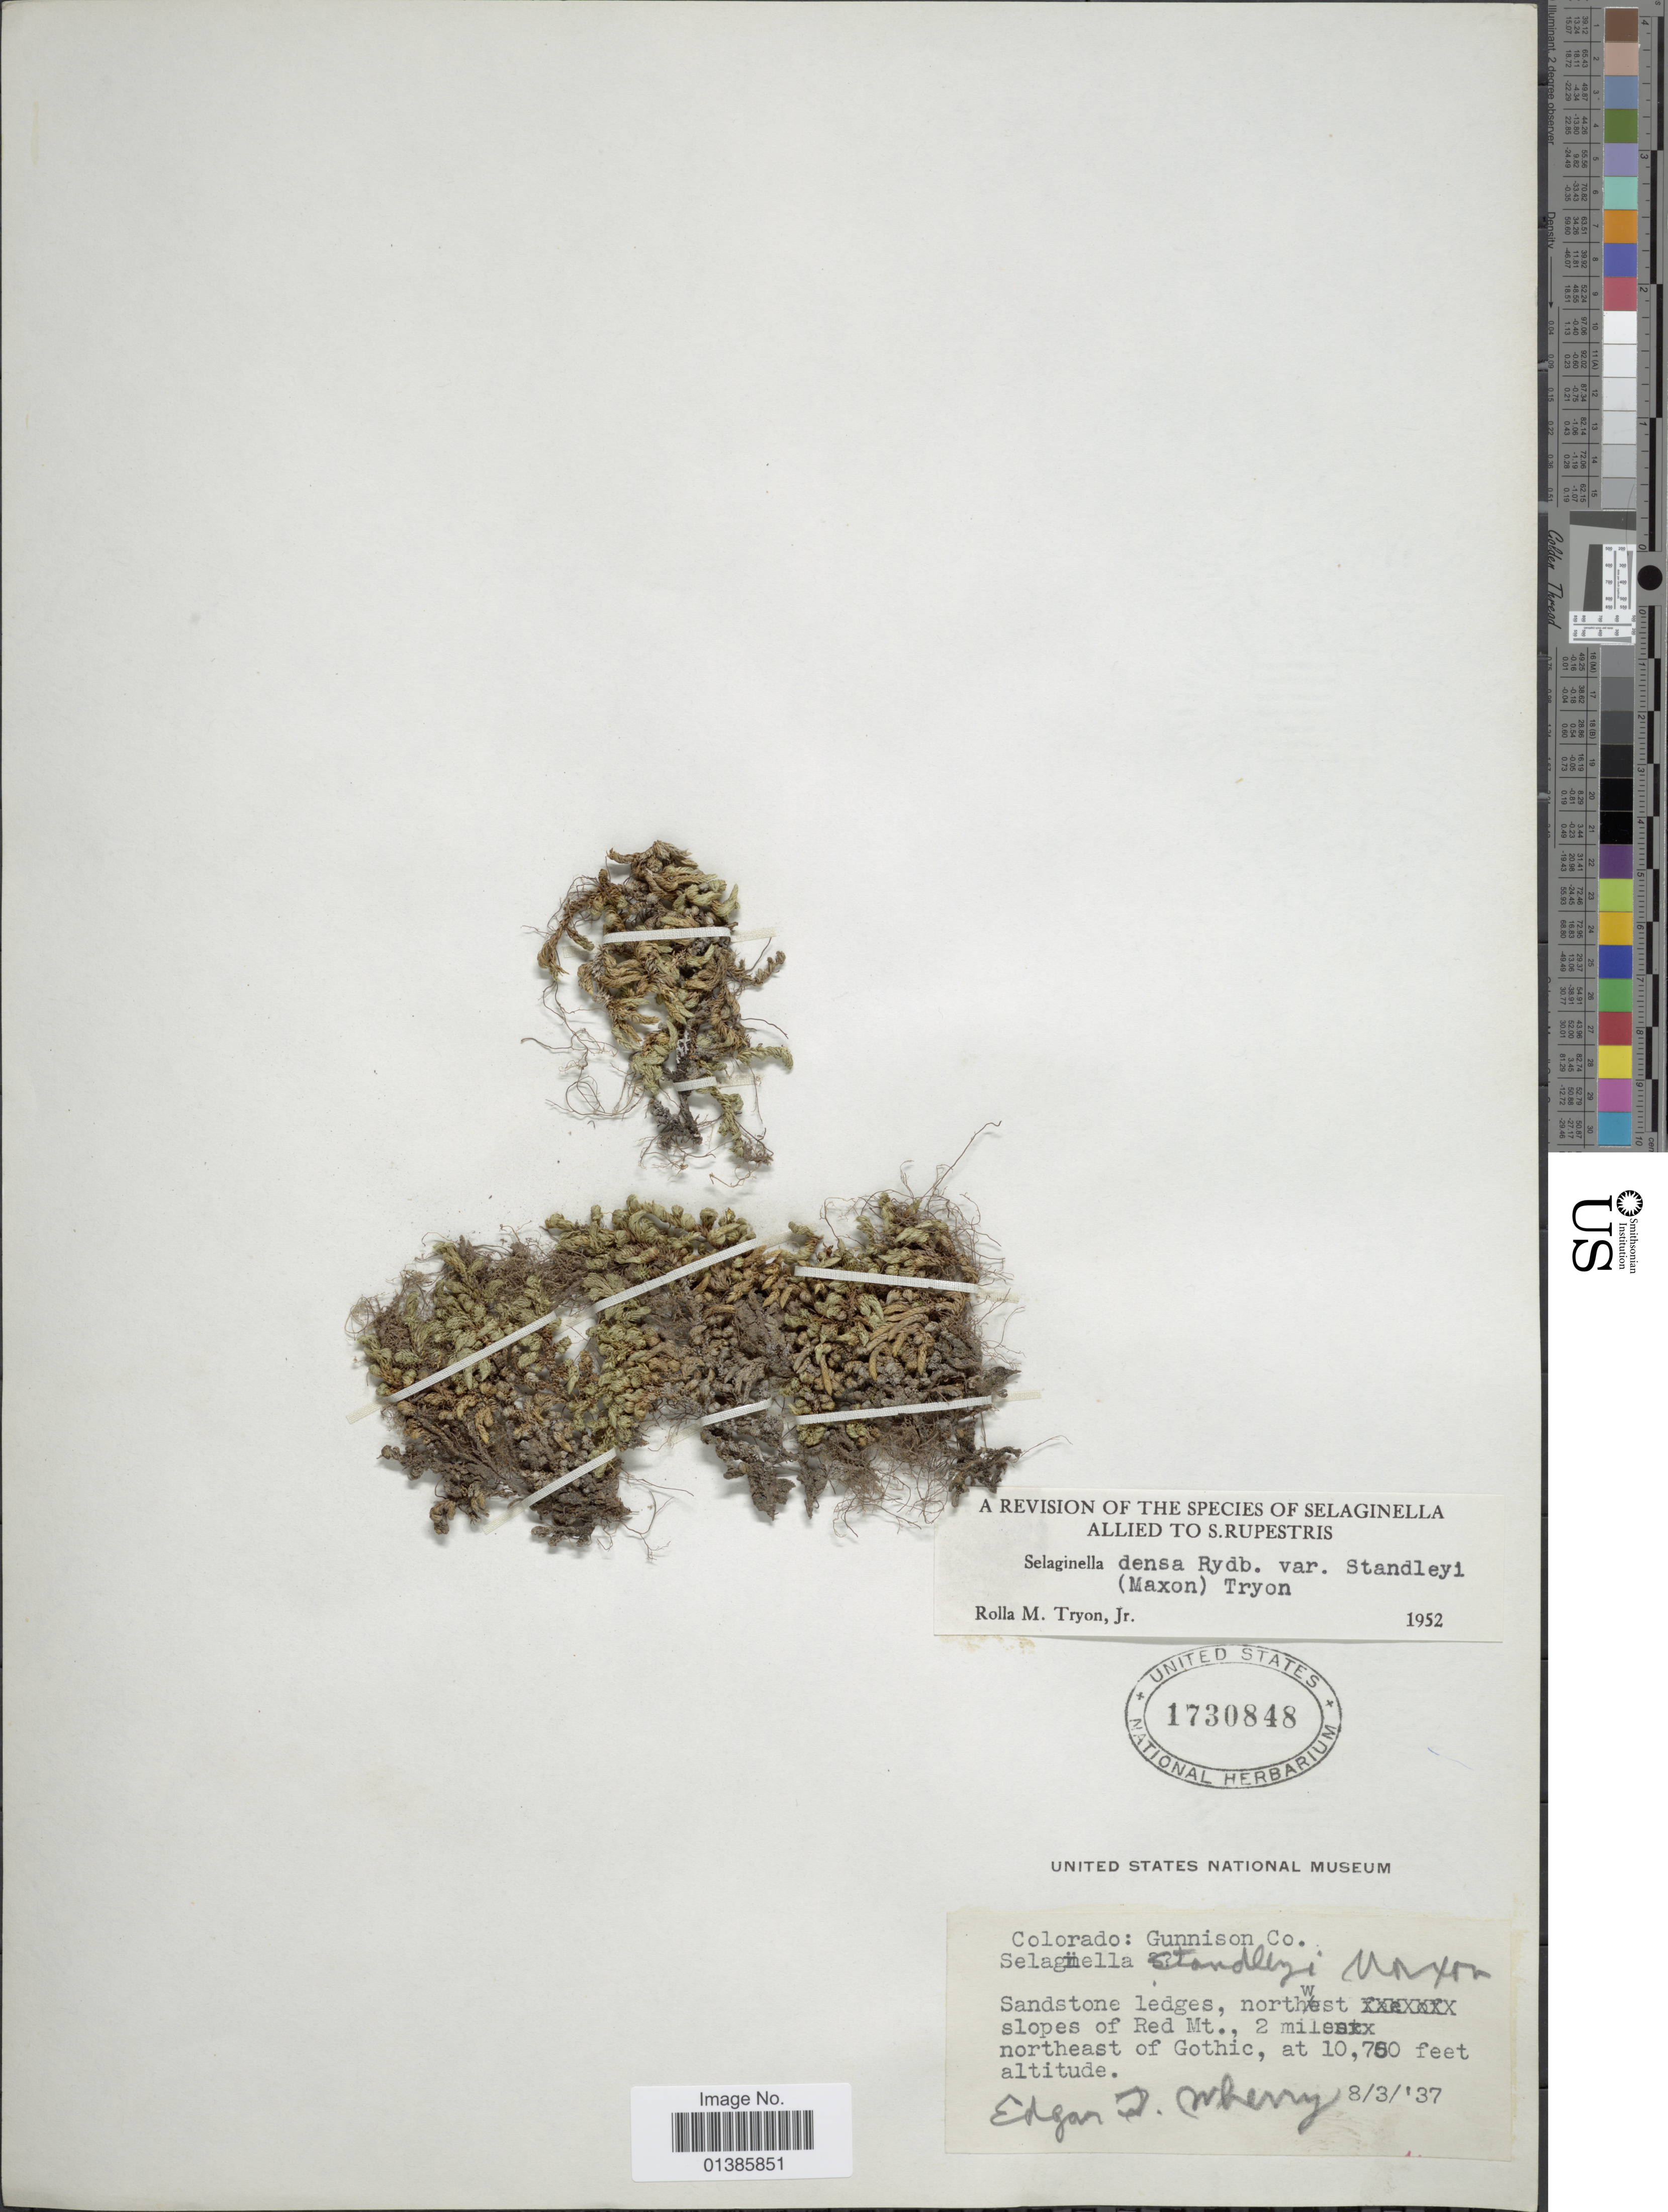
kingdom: Plantae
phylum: Tracheophyta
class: Lycopodiopsida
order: Selaginellales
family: Selaginellaceae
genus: Selaginella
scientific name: Selaginella densa var. standleyi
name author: (Maxon) R.M. Tryon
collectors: E. T. Wherry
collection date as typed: Transcribed d/m/y: 3/8/37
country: United States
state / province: Colorado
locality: Gunnison Co. Sandstone ledges, northwest slopes of Red Mt., 2 miles northeast of Gothic.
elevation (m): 3277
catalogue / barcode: US 1730848